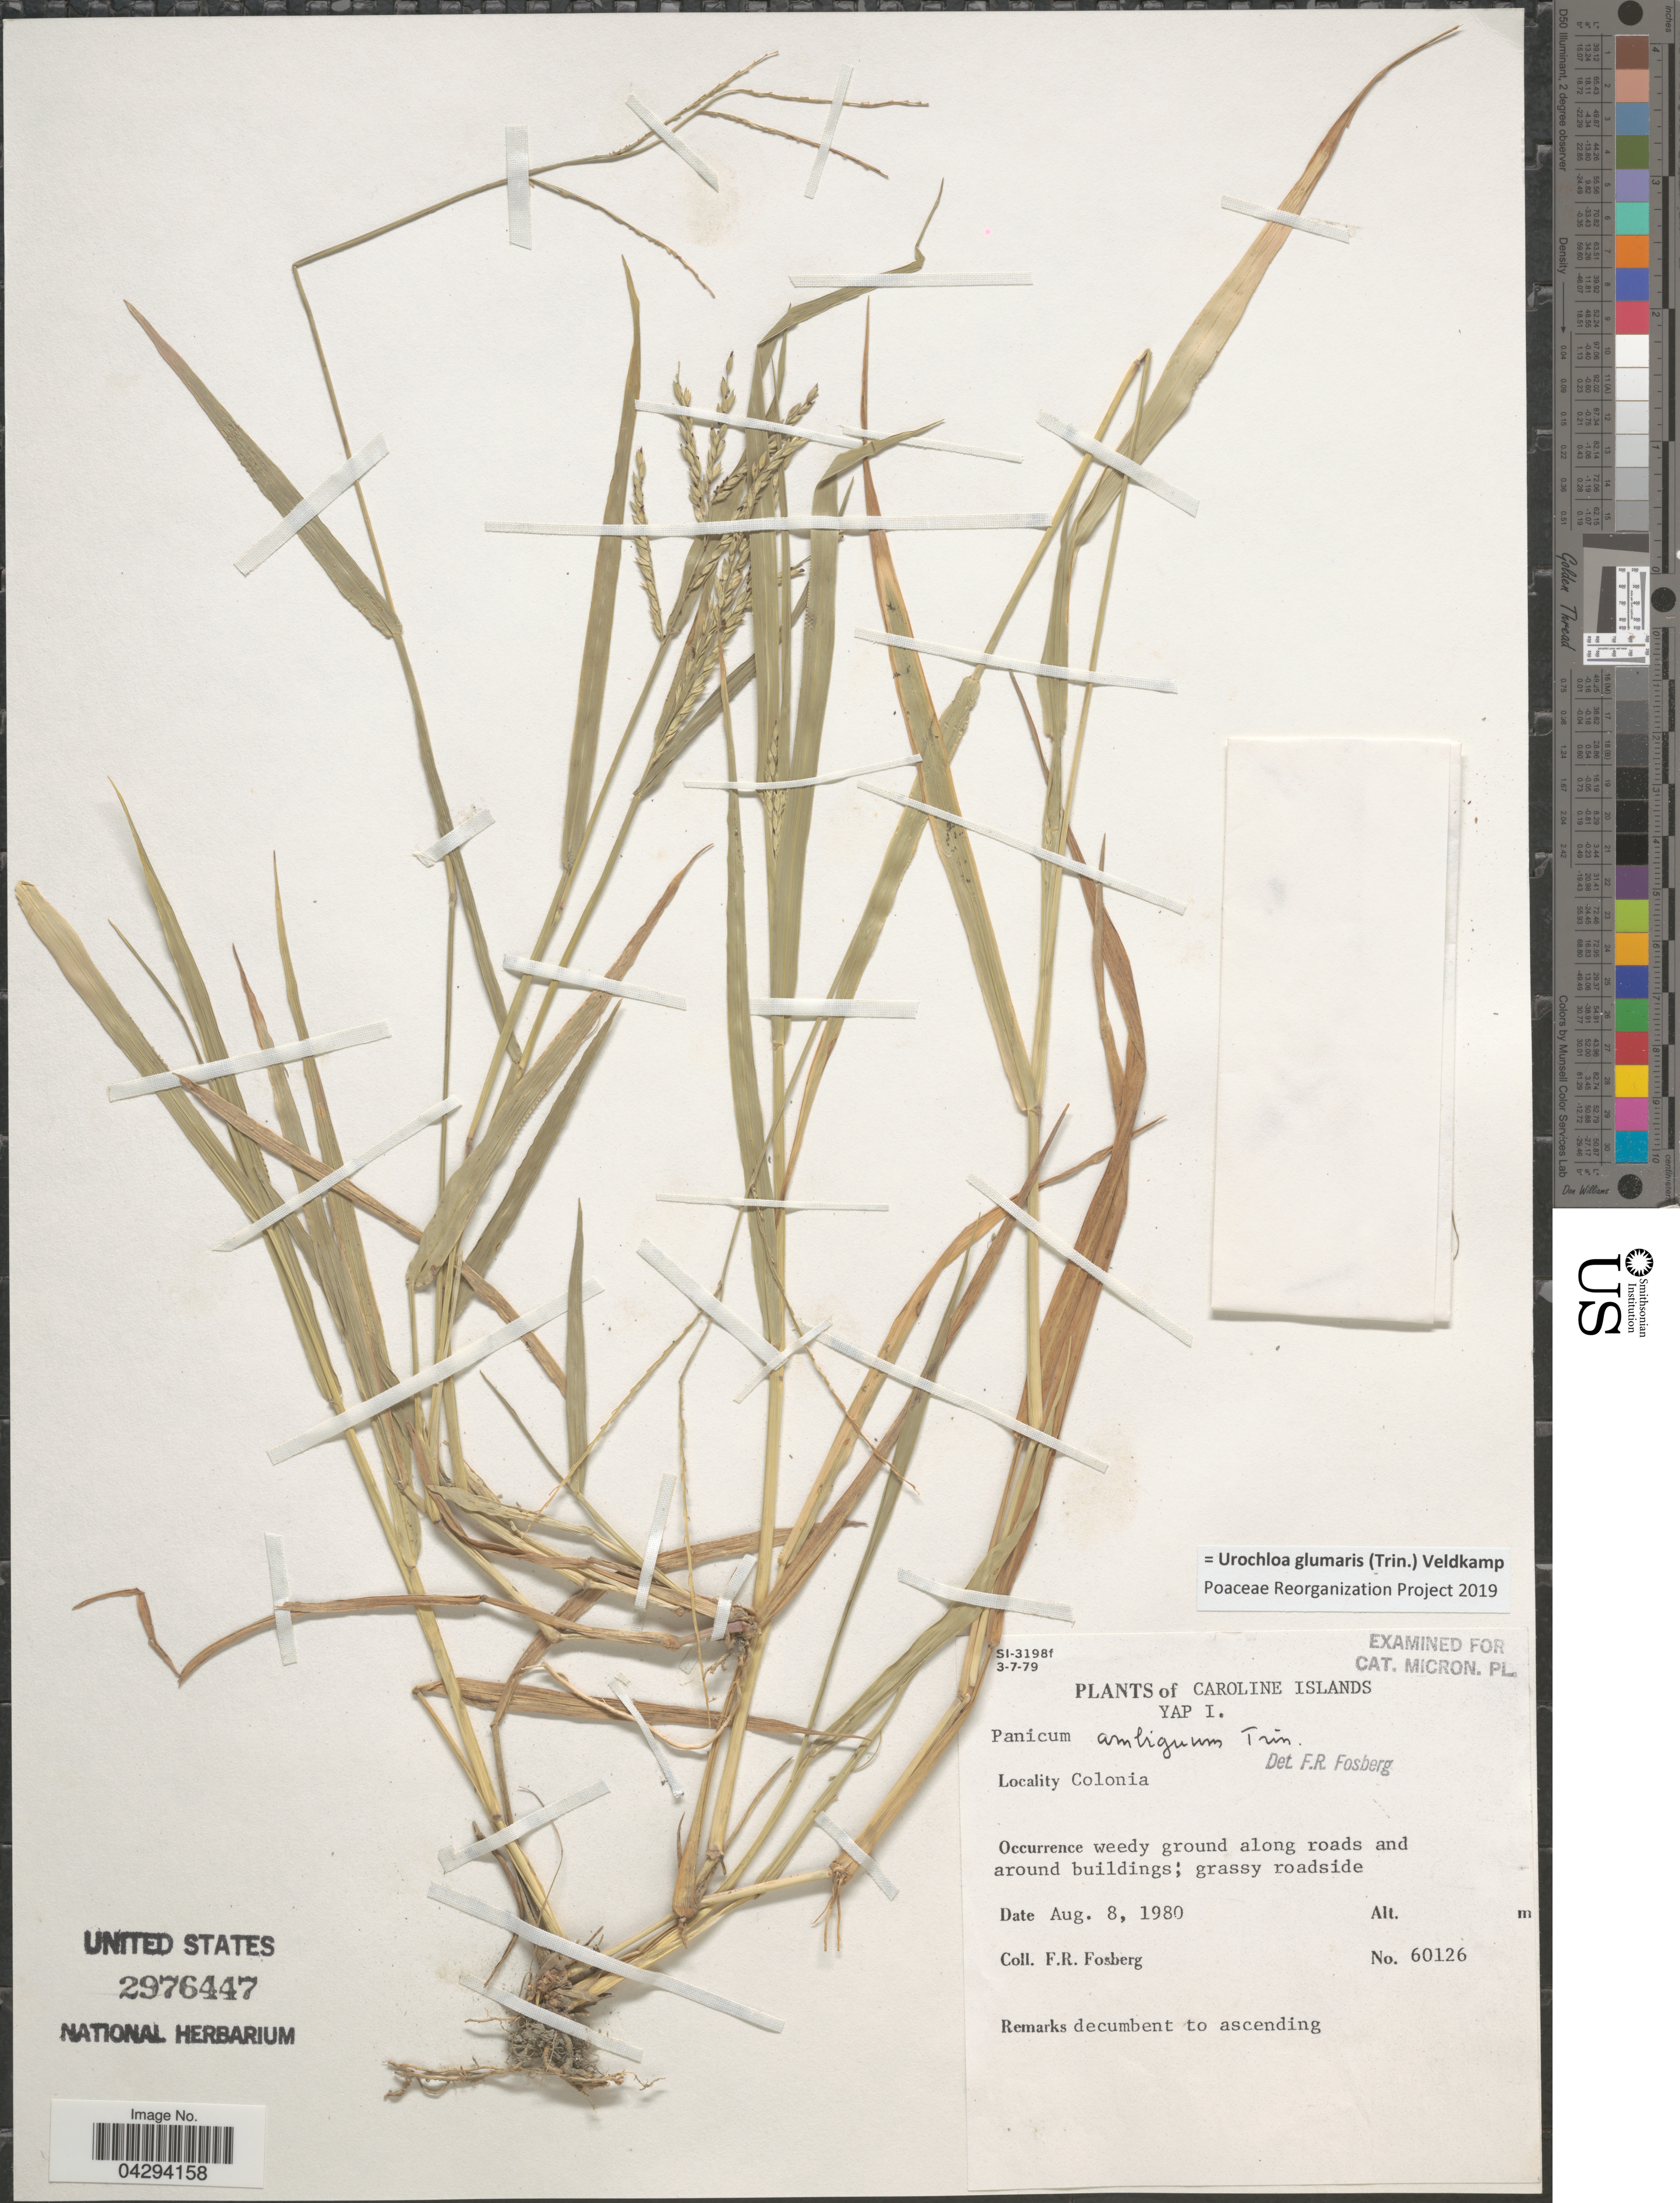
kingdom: Plantae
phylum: Tracheophyta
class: Liliopsida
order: Poales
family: Poaceae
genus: Urochloa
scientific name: Urochloa glumaris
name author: (Trin.) Veldkamp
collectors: F. R. Fosberg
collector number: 60126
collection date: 1980-08-08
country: Micronesia, Federated States of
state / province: Yap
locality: Caroline Islands. Yap I. Colonia.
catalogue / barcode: US 2976447